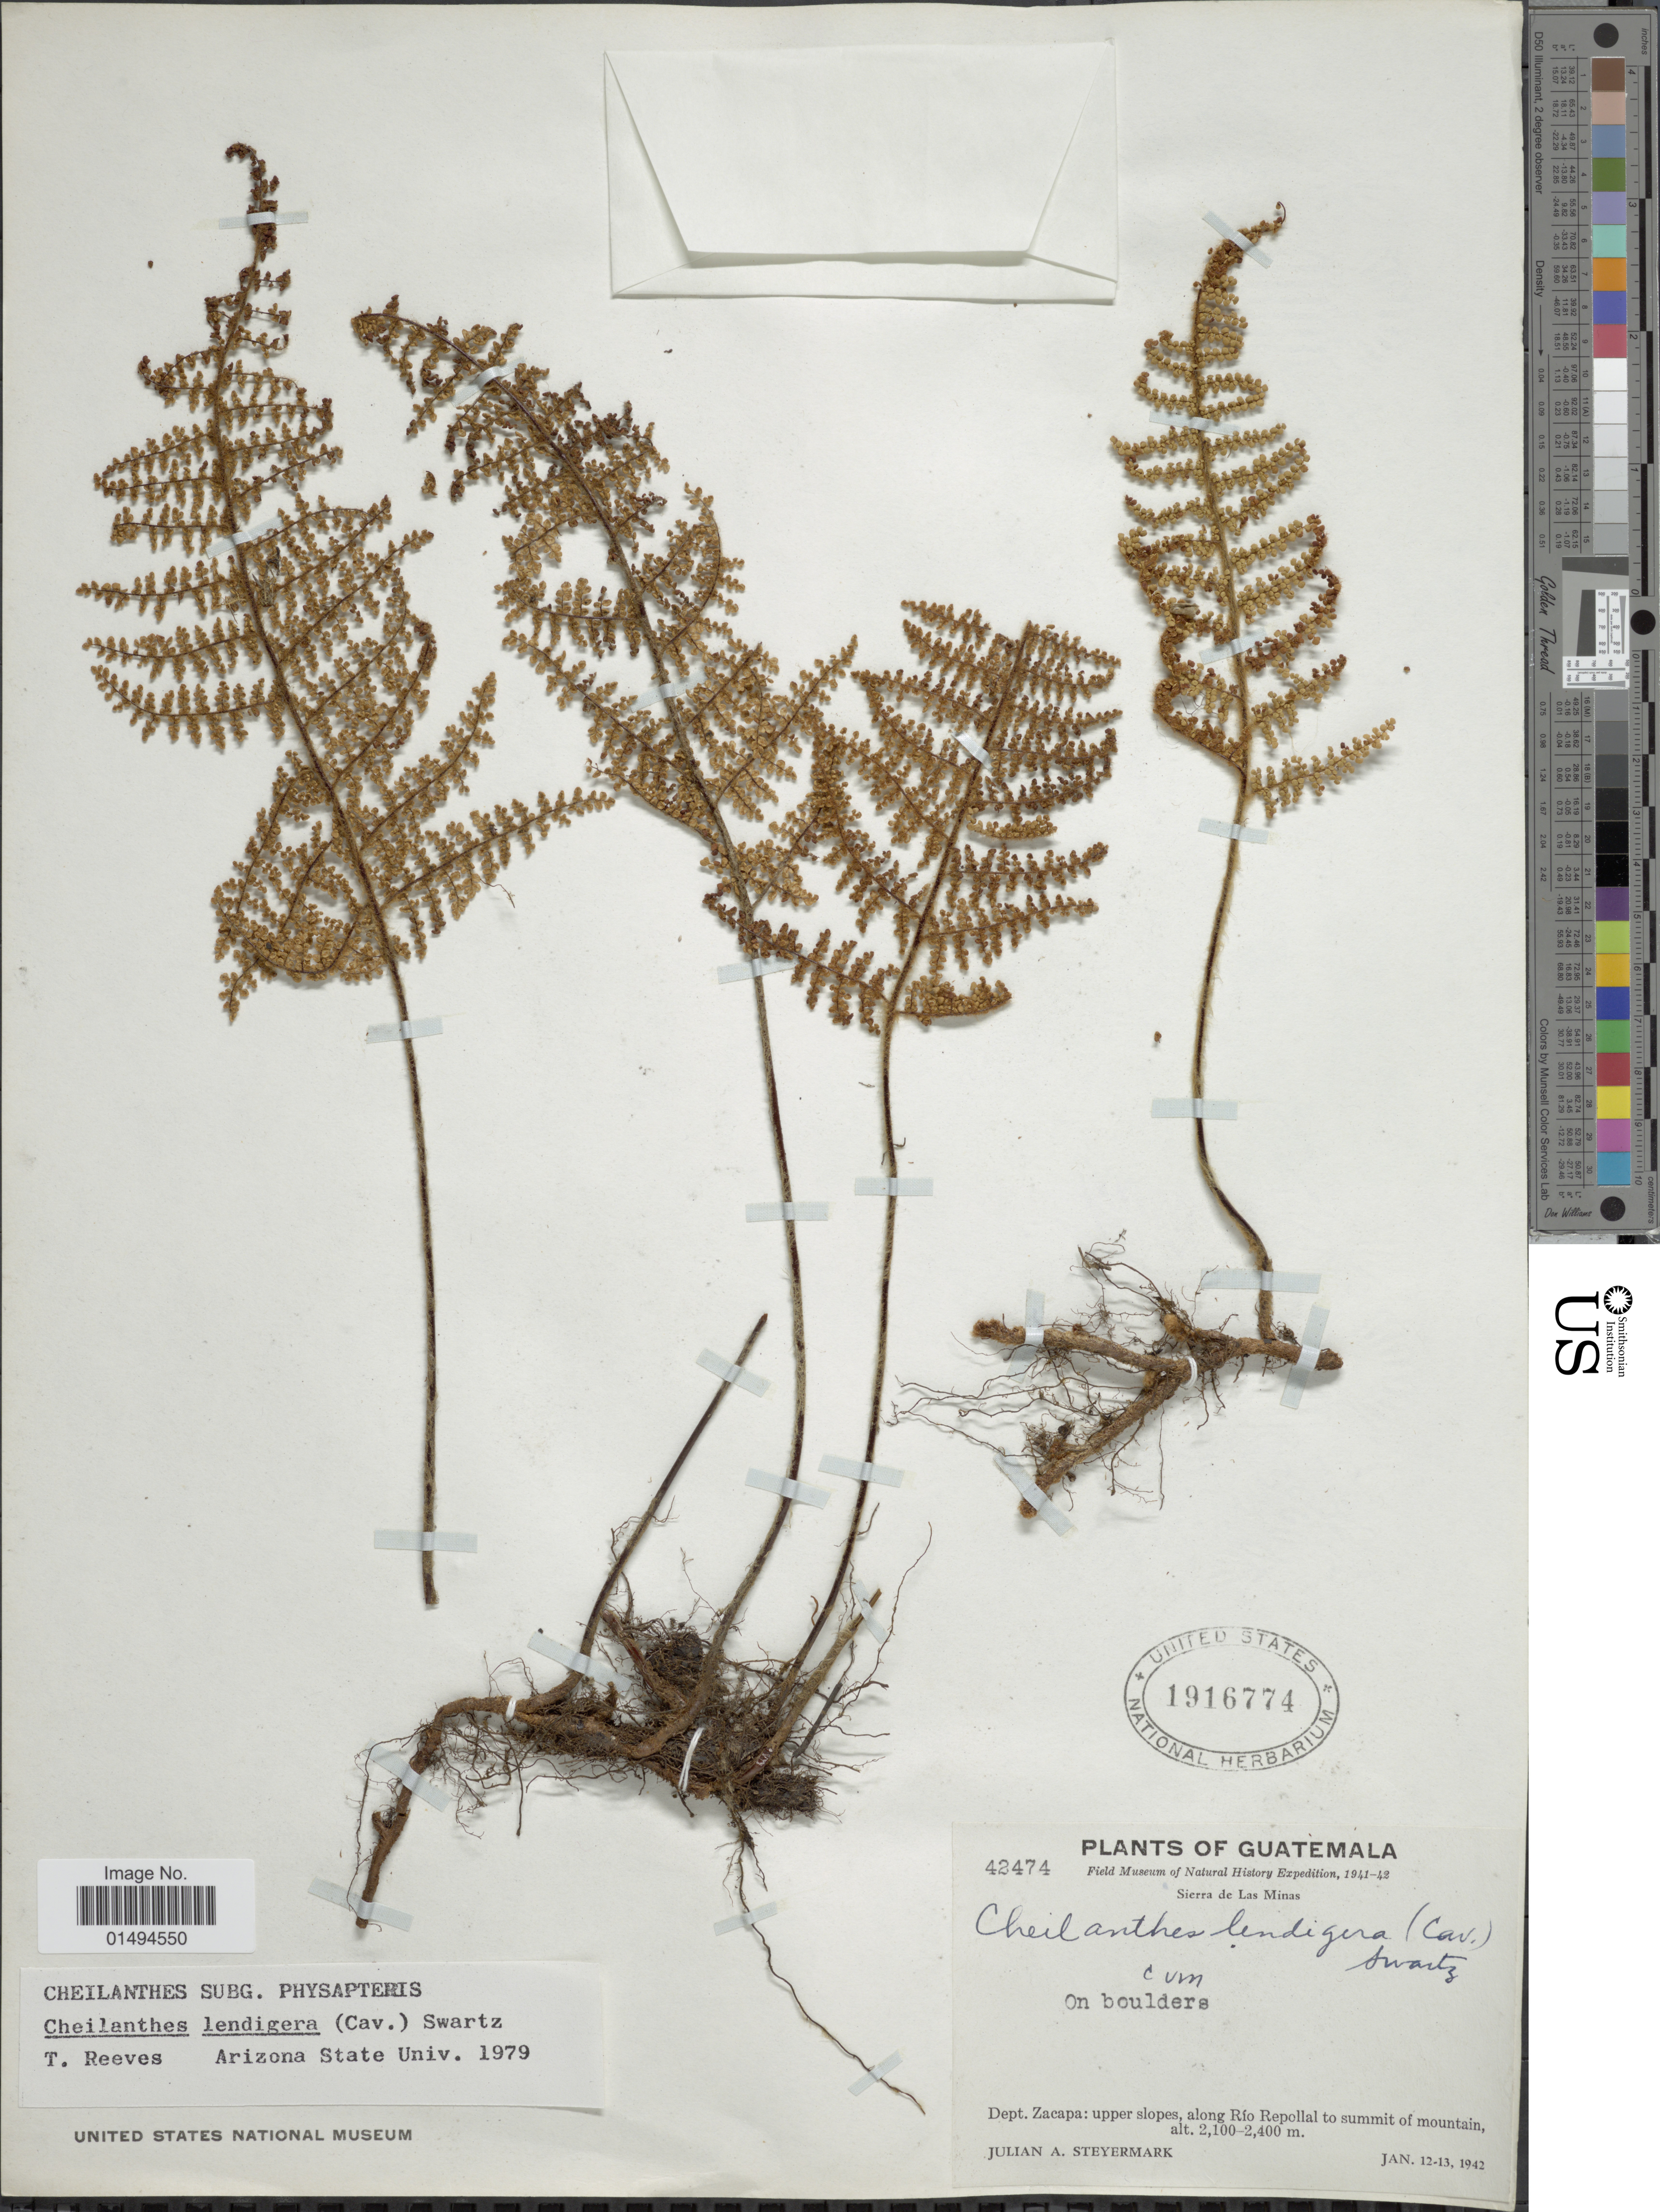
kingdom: Plantae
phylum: Tracheophyta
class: Polypodiopsida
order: Polypodiales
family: Pteridaceae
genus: Myriopteris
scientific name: Myriopteris lendigera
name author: (Cav.) J. Sm.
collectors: J. Steyermark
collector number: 42474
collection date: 1941-01-12/1942-01-13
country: Guatemala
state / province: Zacapa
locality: Upper slopes, along Rio Repollal to summit of mountain, Sierra de las Minas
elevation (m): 2100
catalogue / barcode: US 1916774